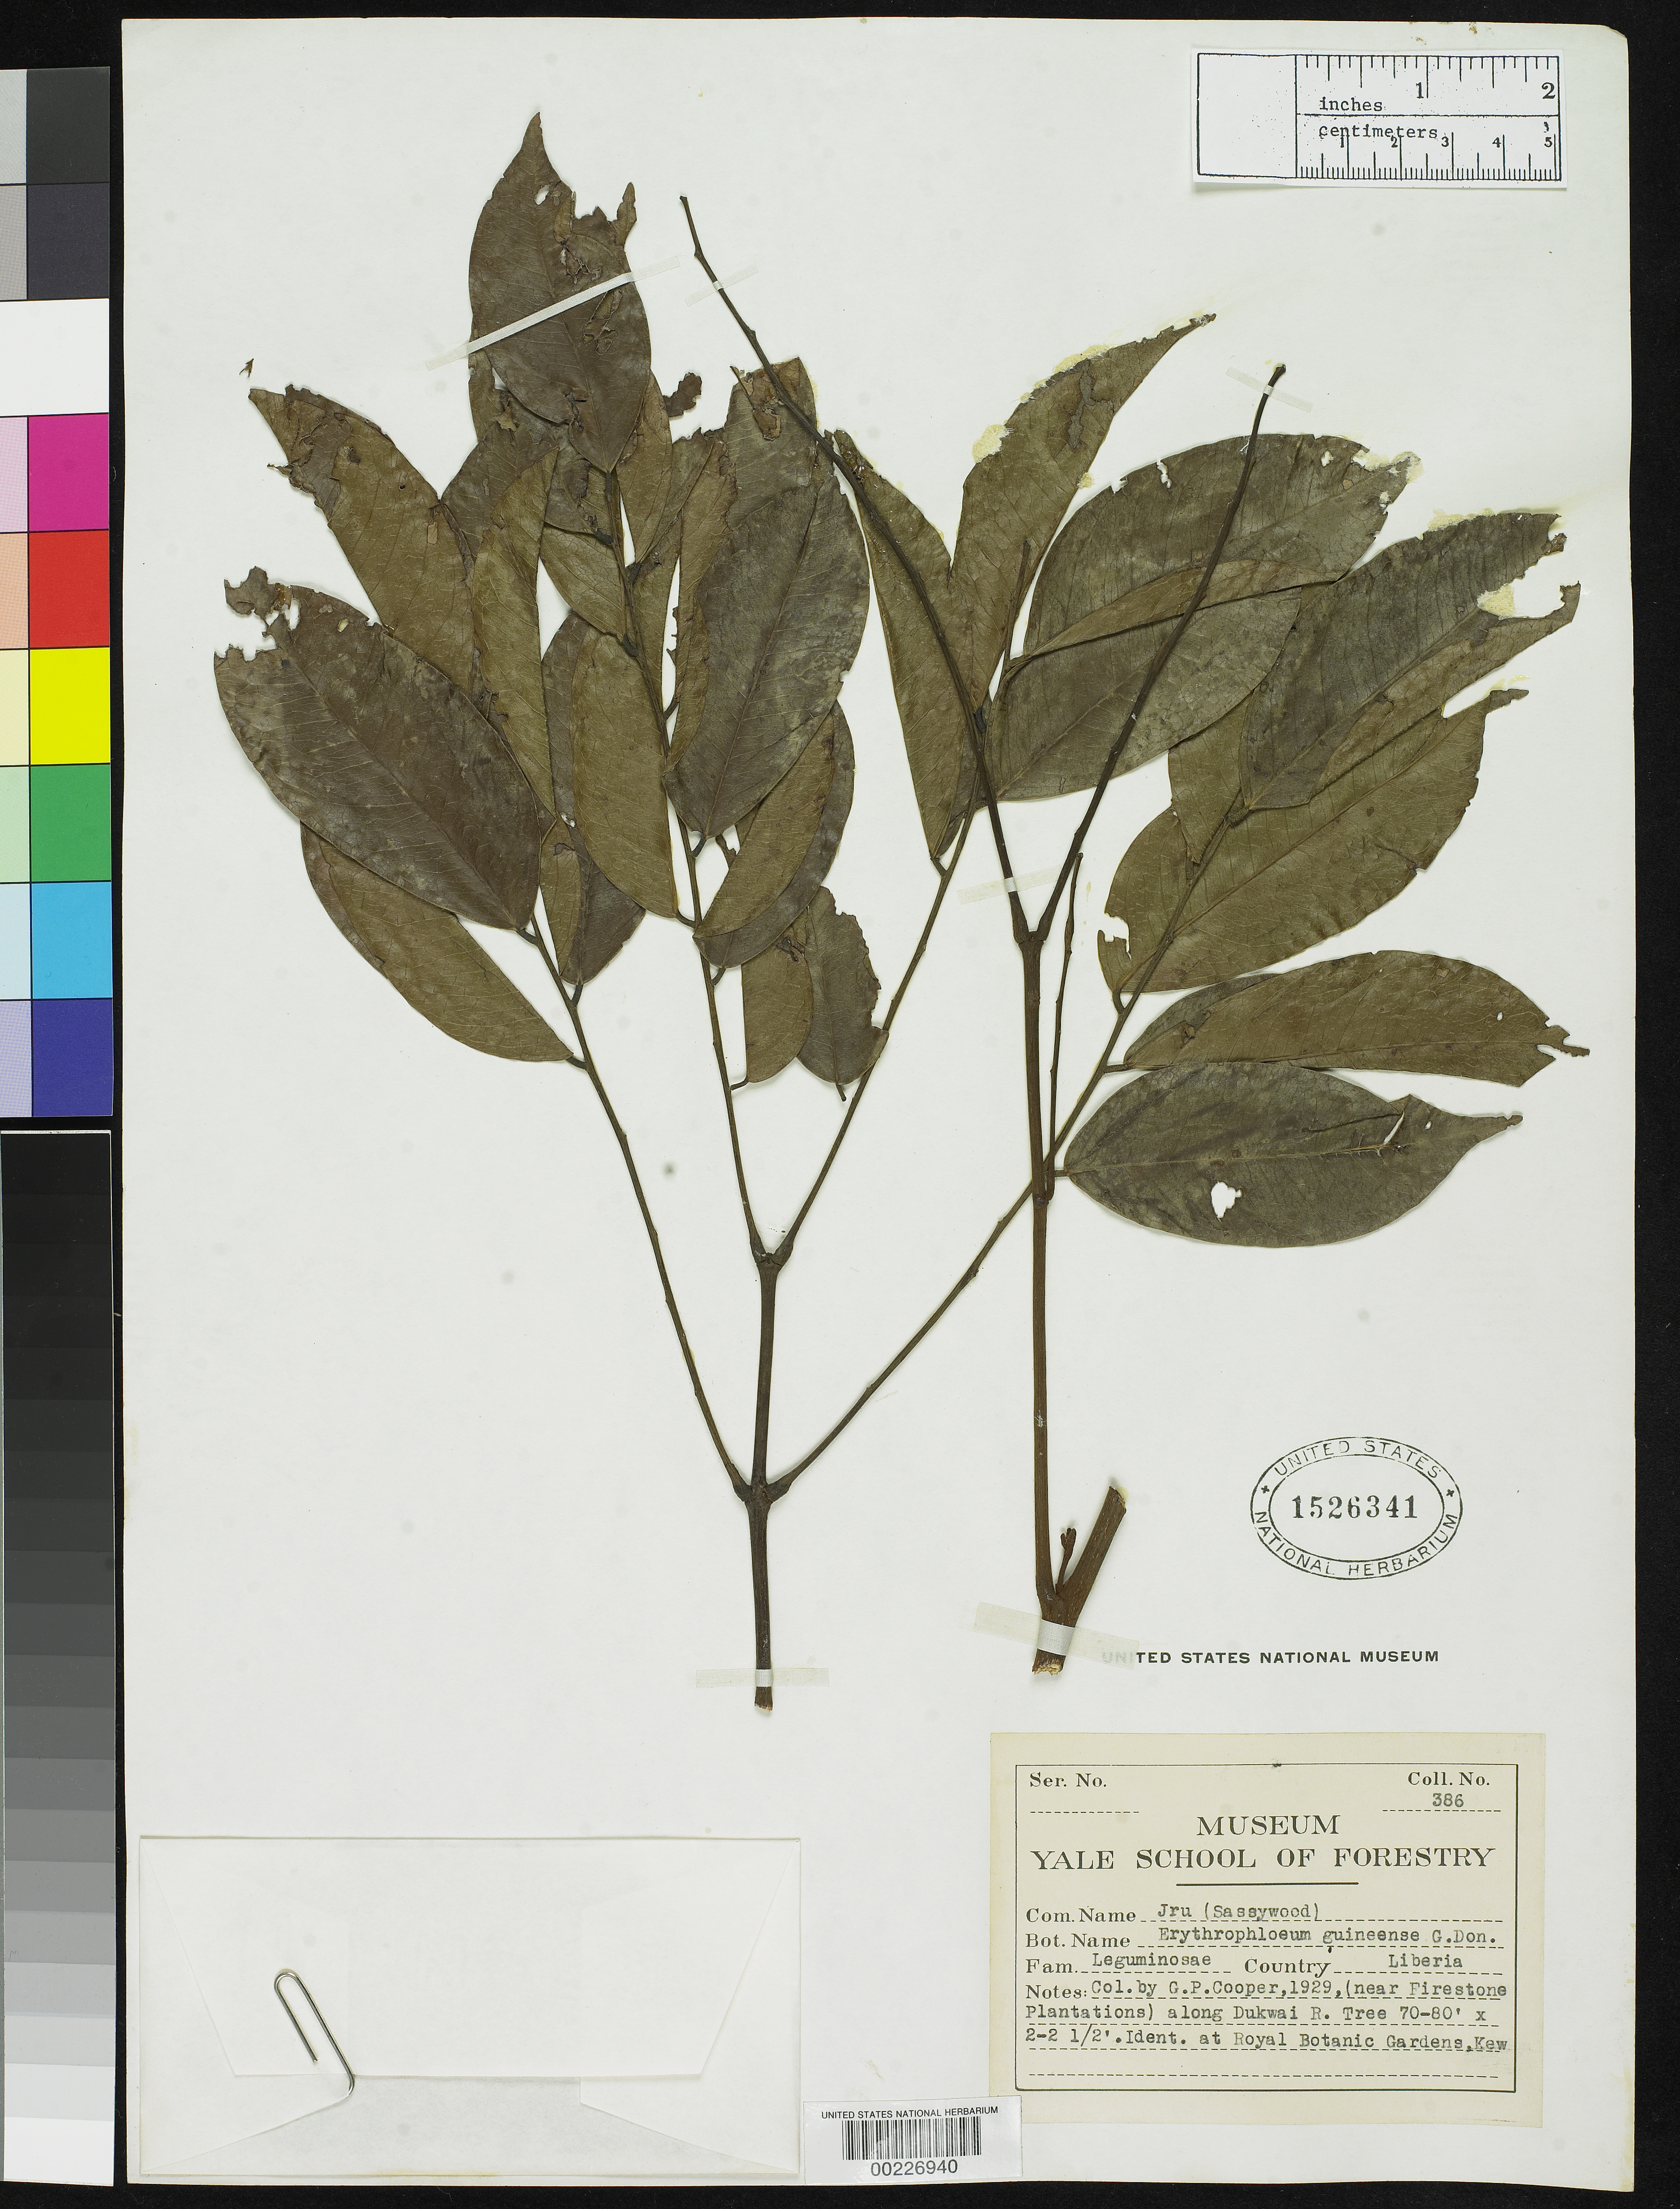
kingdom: Plantae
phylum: Tracheophyta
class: Magnoliopsida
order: Fabales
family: Fabaceae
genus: Erythrophleum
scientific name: Erythrophleum guineense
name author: G. Don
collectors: G. Cooper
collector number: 386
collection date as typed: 1929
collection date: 1929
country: Liberia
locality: (near firestone platations) along dukwai river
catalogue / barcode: US 1526341